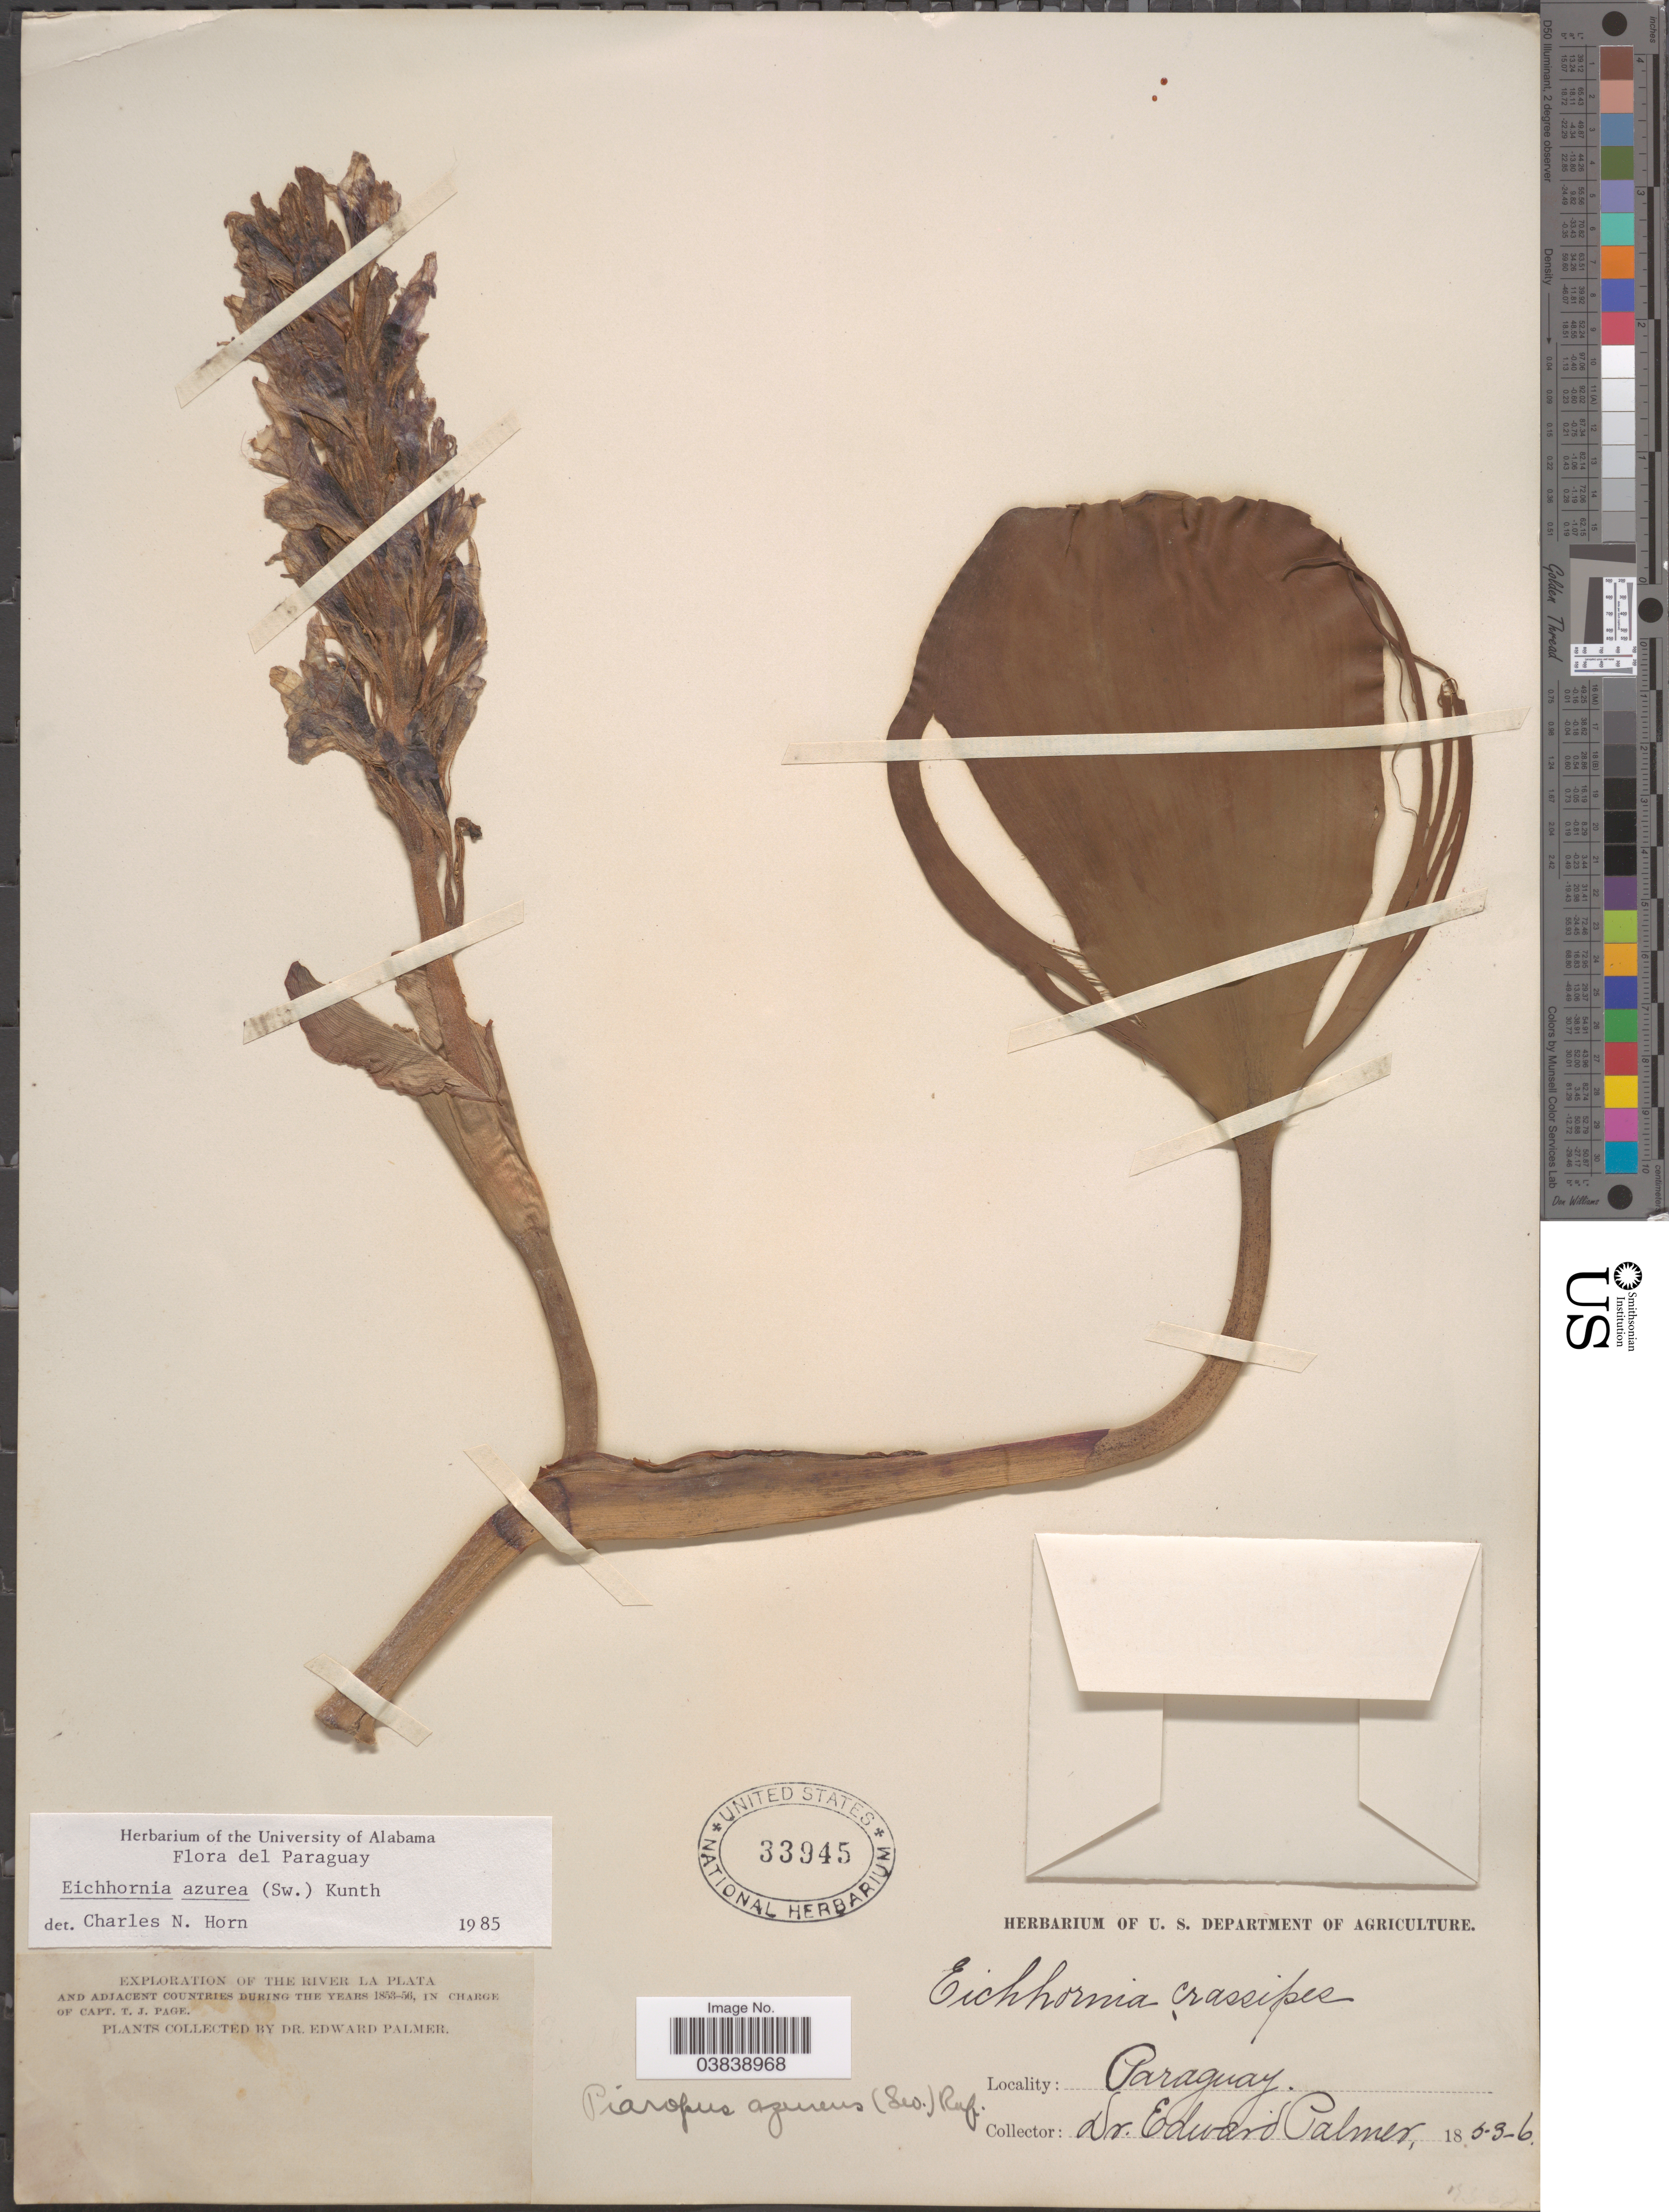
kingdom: Plantae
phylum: Tracheophyta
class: Liliopsida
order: Commelinales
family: Pontederiaceae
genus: Eichhornia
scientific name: Eichhornia azurea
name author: (Sw.) Kunth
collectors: E. Palmer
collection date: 1853/1856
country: Paraguay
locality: The River La Plata and Adjacent Countries.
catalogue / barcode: US 33945